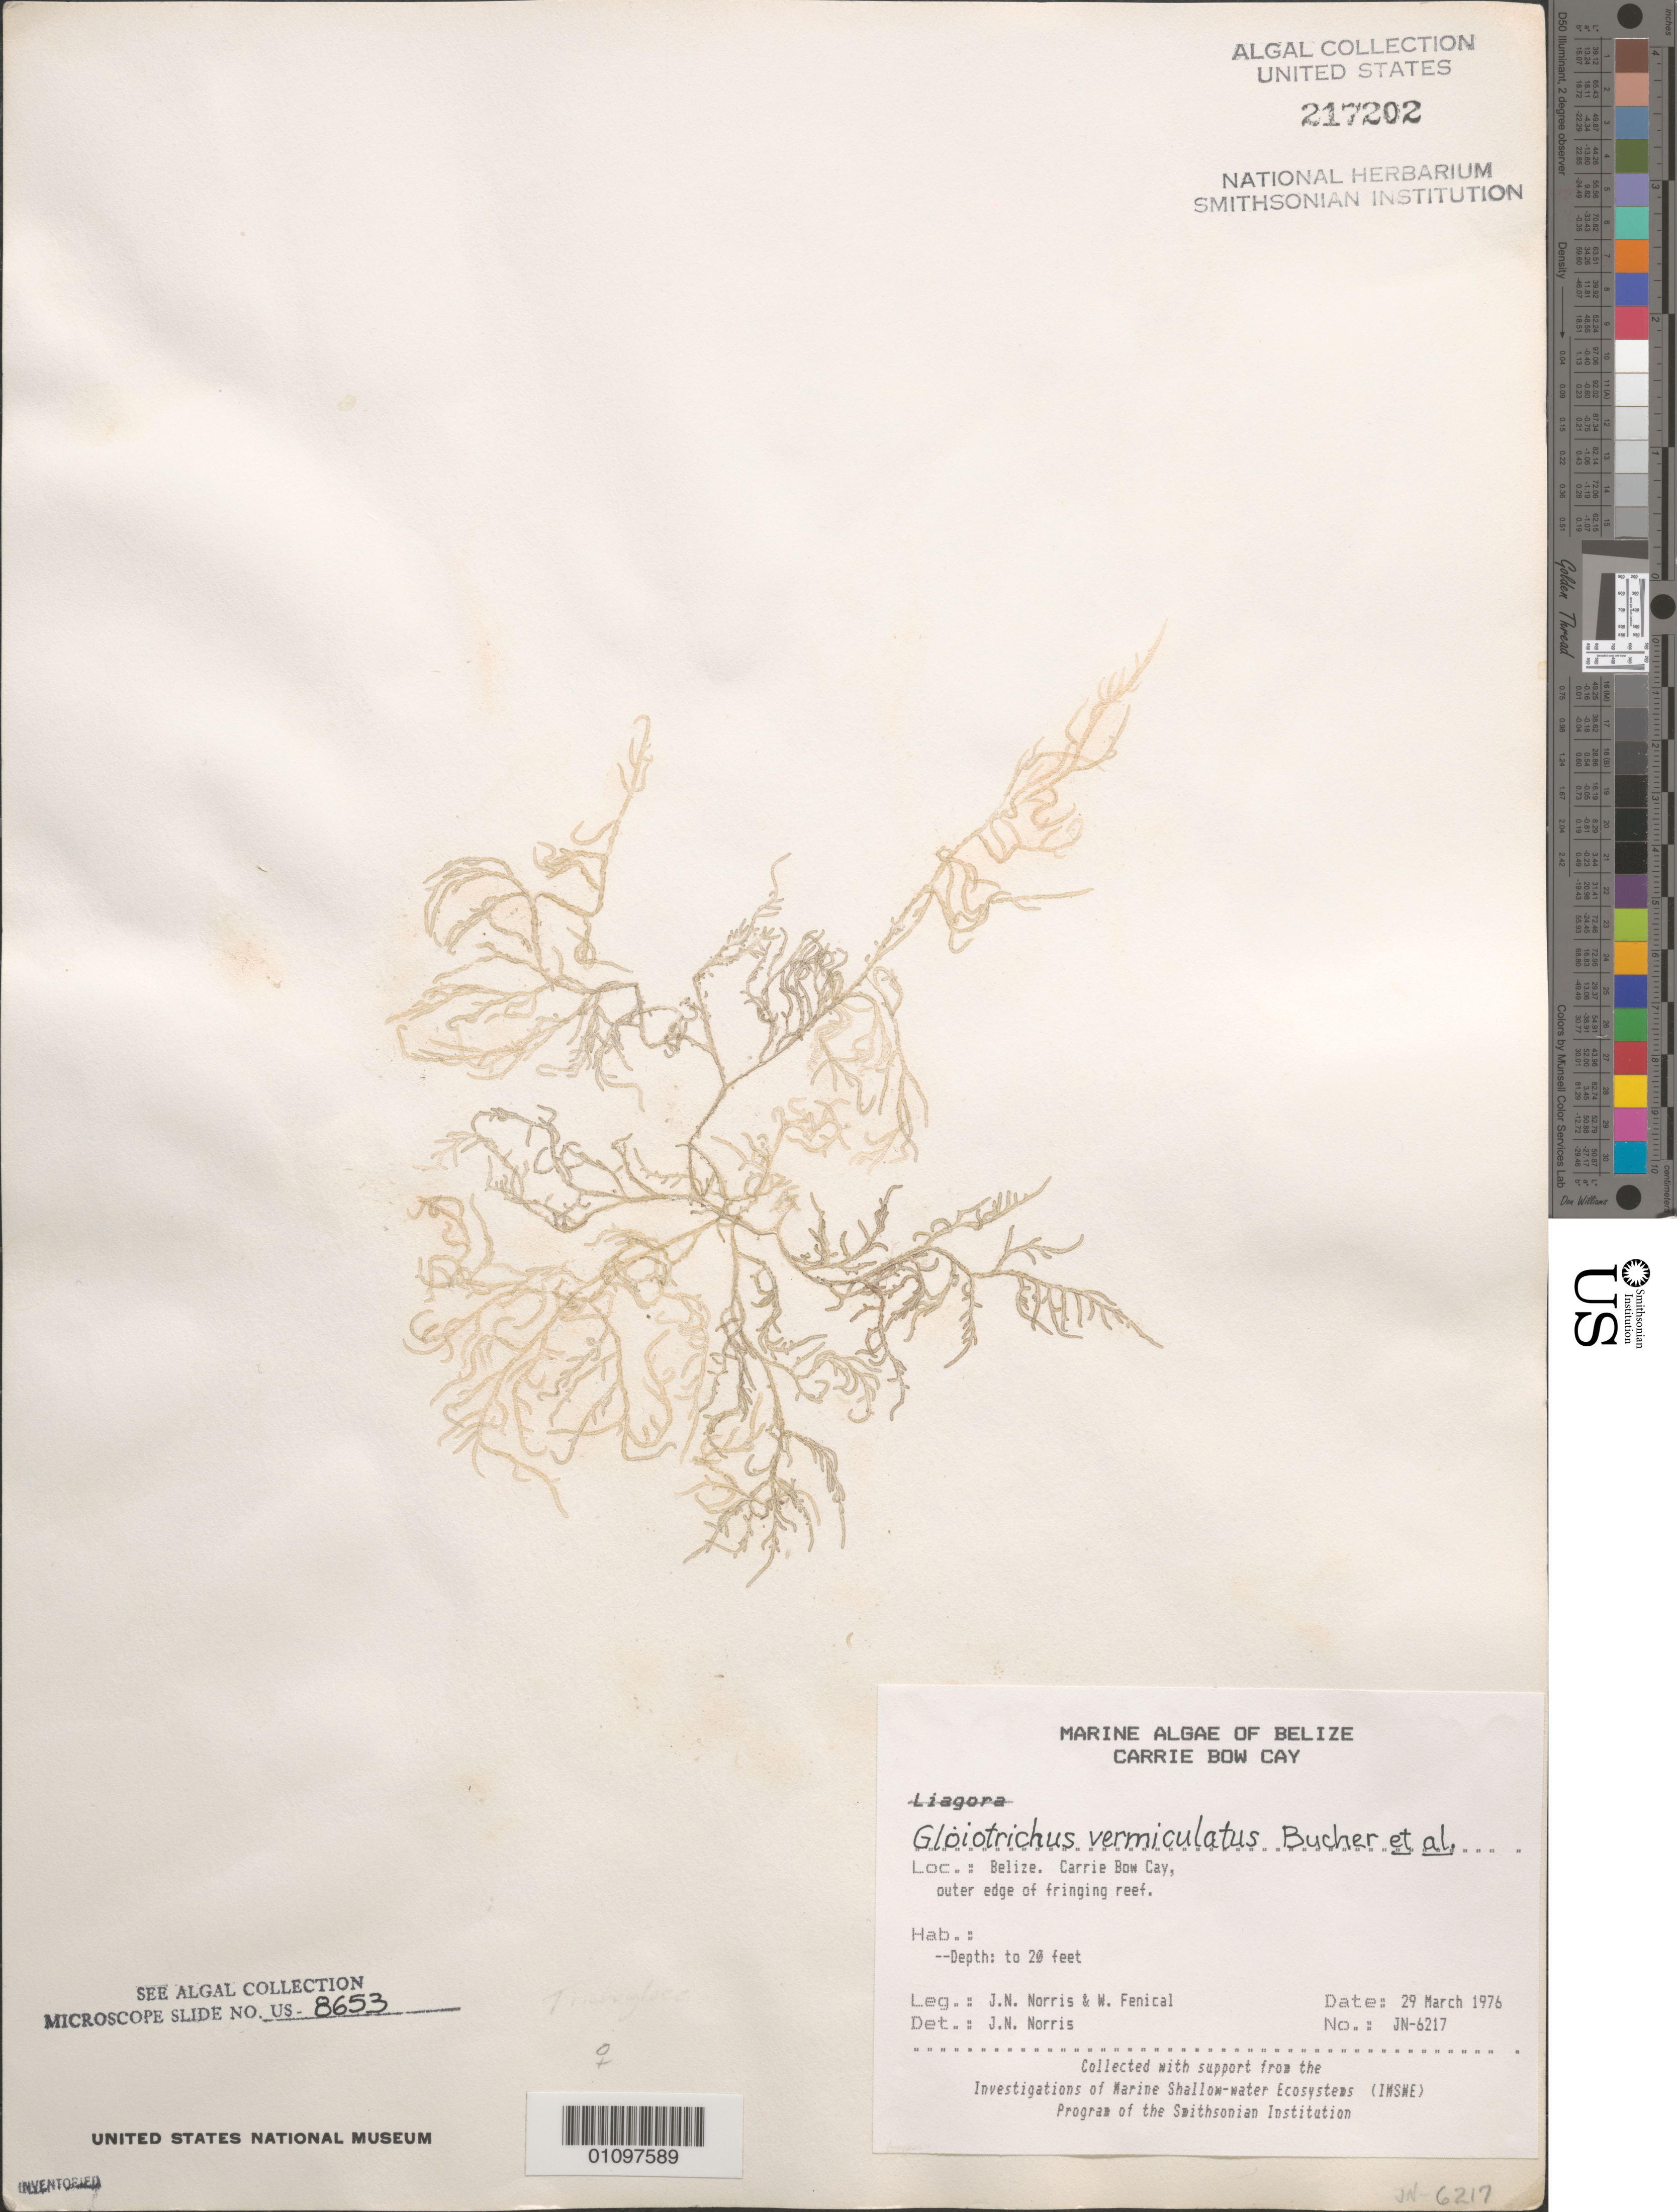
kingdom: Plantae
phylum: Rhodophyta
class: Florideophyceae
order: Nemaliales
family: Liagoraceae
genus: Gloiotrichus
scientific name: Gloiotrichus vermiculatus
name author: K.E. Bucher et al.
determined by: Norris, James N.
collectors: J. N. Norris & W. Fenical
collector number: JN-6217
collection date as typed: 29 Mar 1976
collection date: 1976-03-29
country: Belize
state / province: Stann Creek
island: Carrie Bow Cay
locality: Outer edge of fringing reef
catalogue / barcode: US 217202